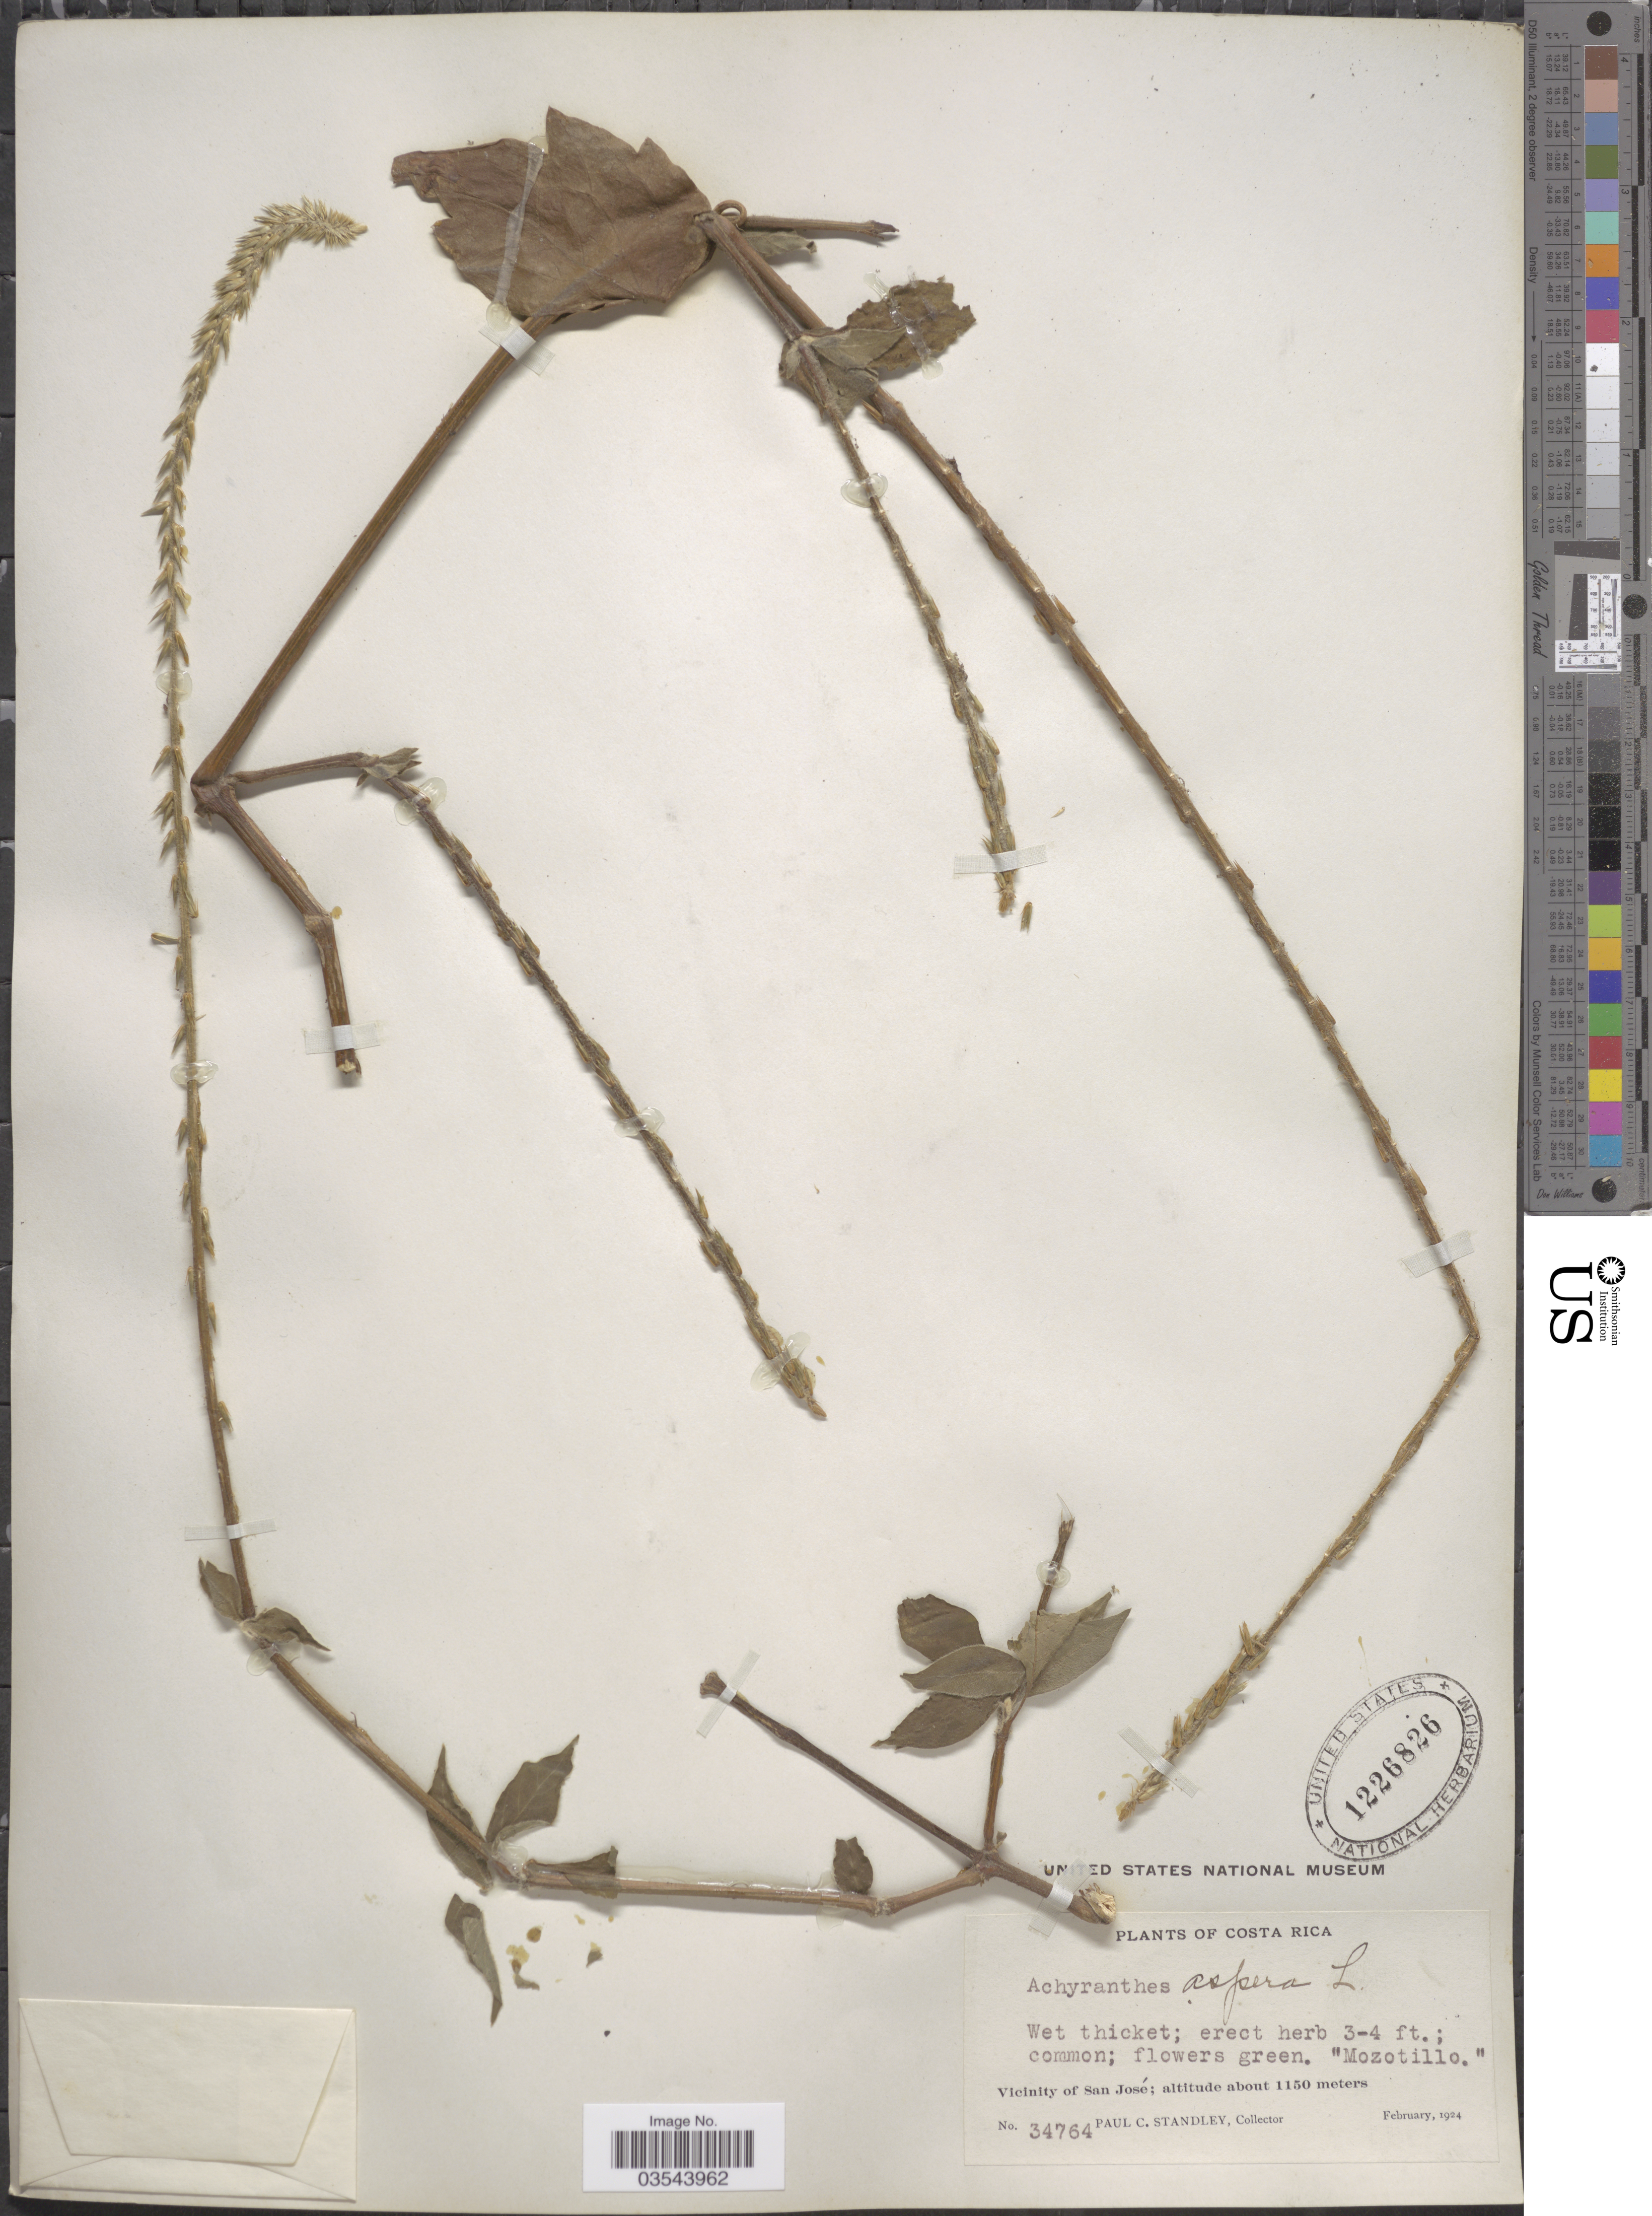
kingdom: Plantae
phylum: Tracheophyta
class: Magnoliopsida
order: Caryophyllales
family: Amaranthaceae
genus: Achyranthes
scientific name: Achyranthes aspera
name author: L.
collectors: P. C. Standley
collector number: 34764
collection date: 1924-02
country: Costa Rica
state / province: San José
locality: Mozotillo.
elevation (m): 1150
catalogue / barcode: US 1226826